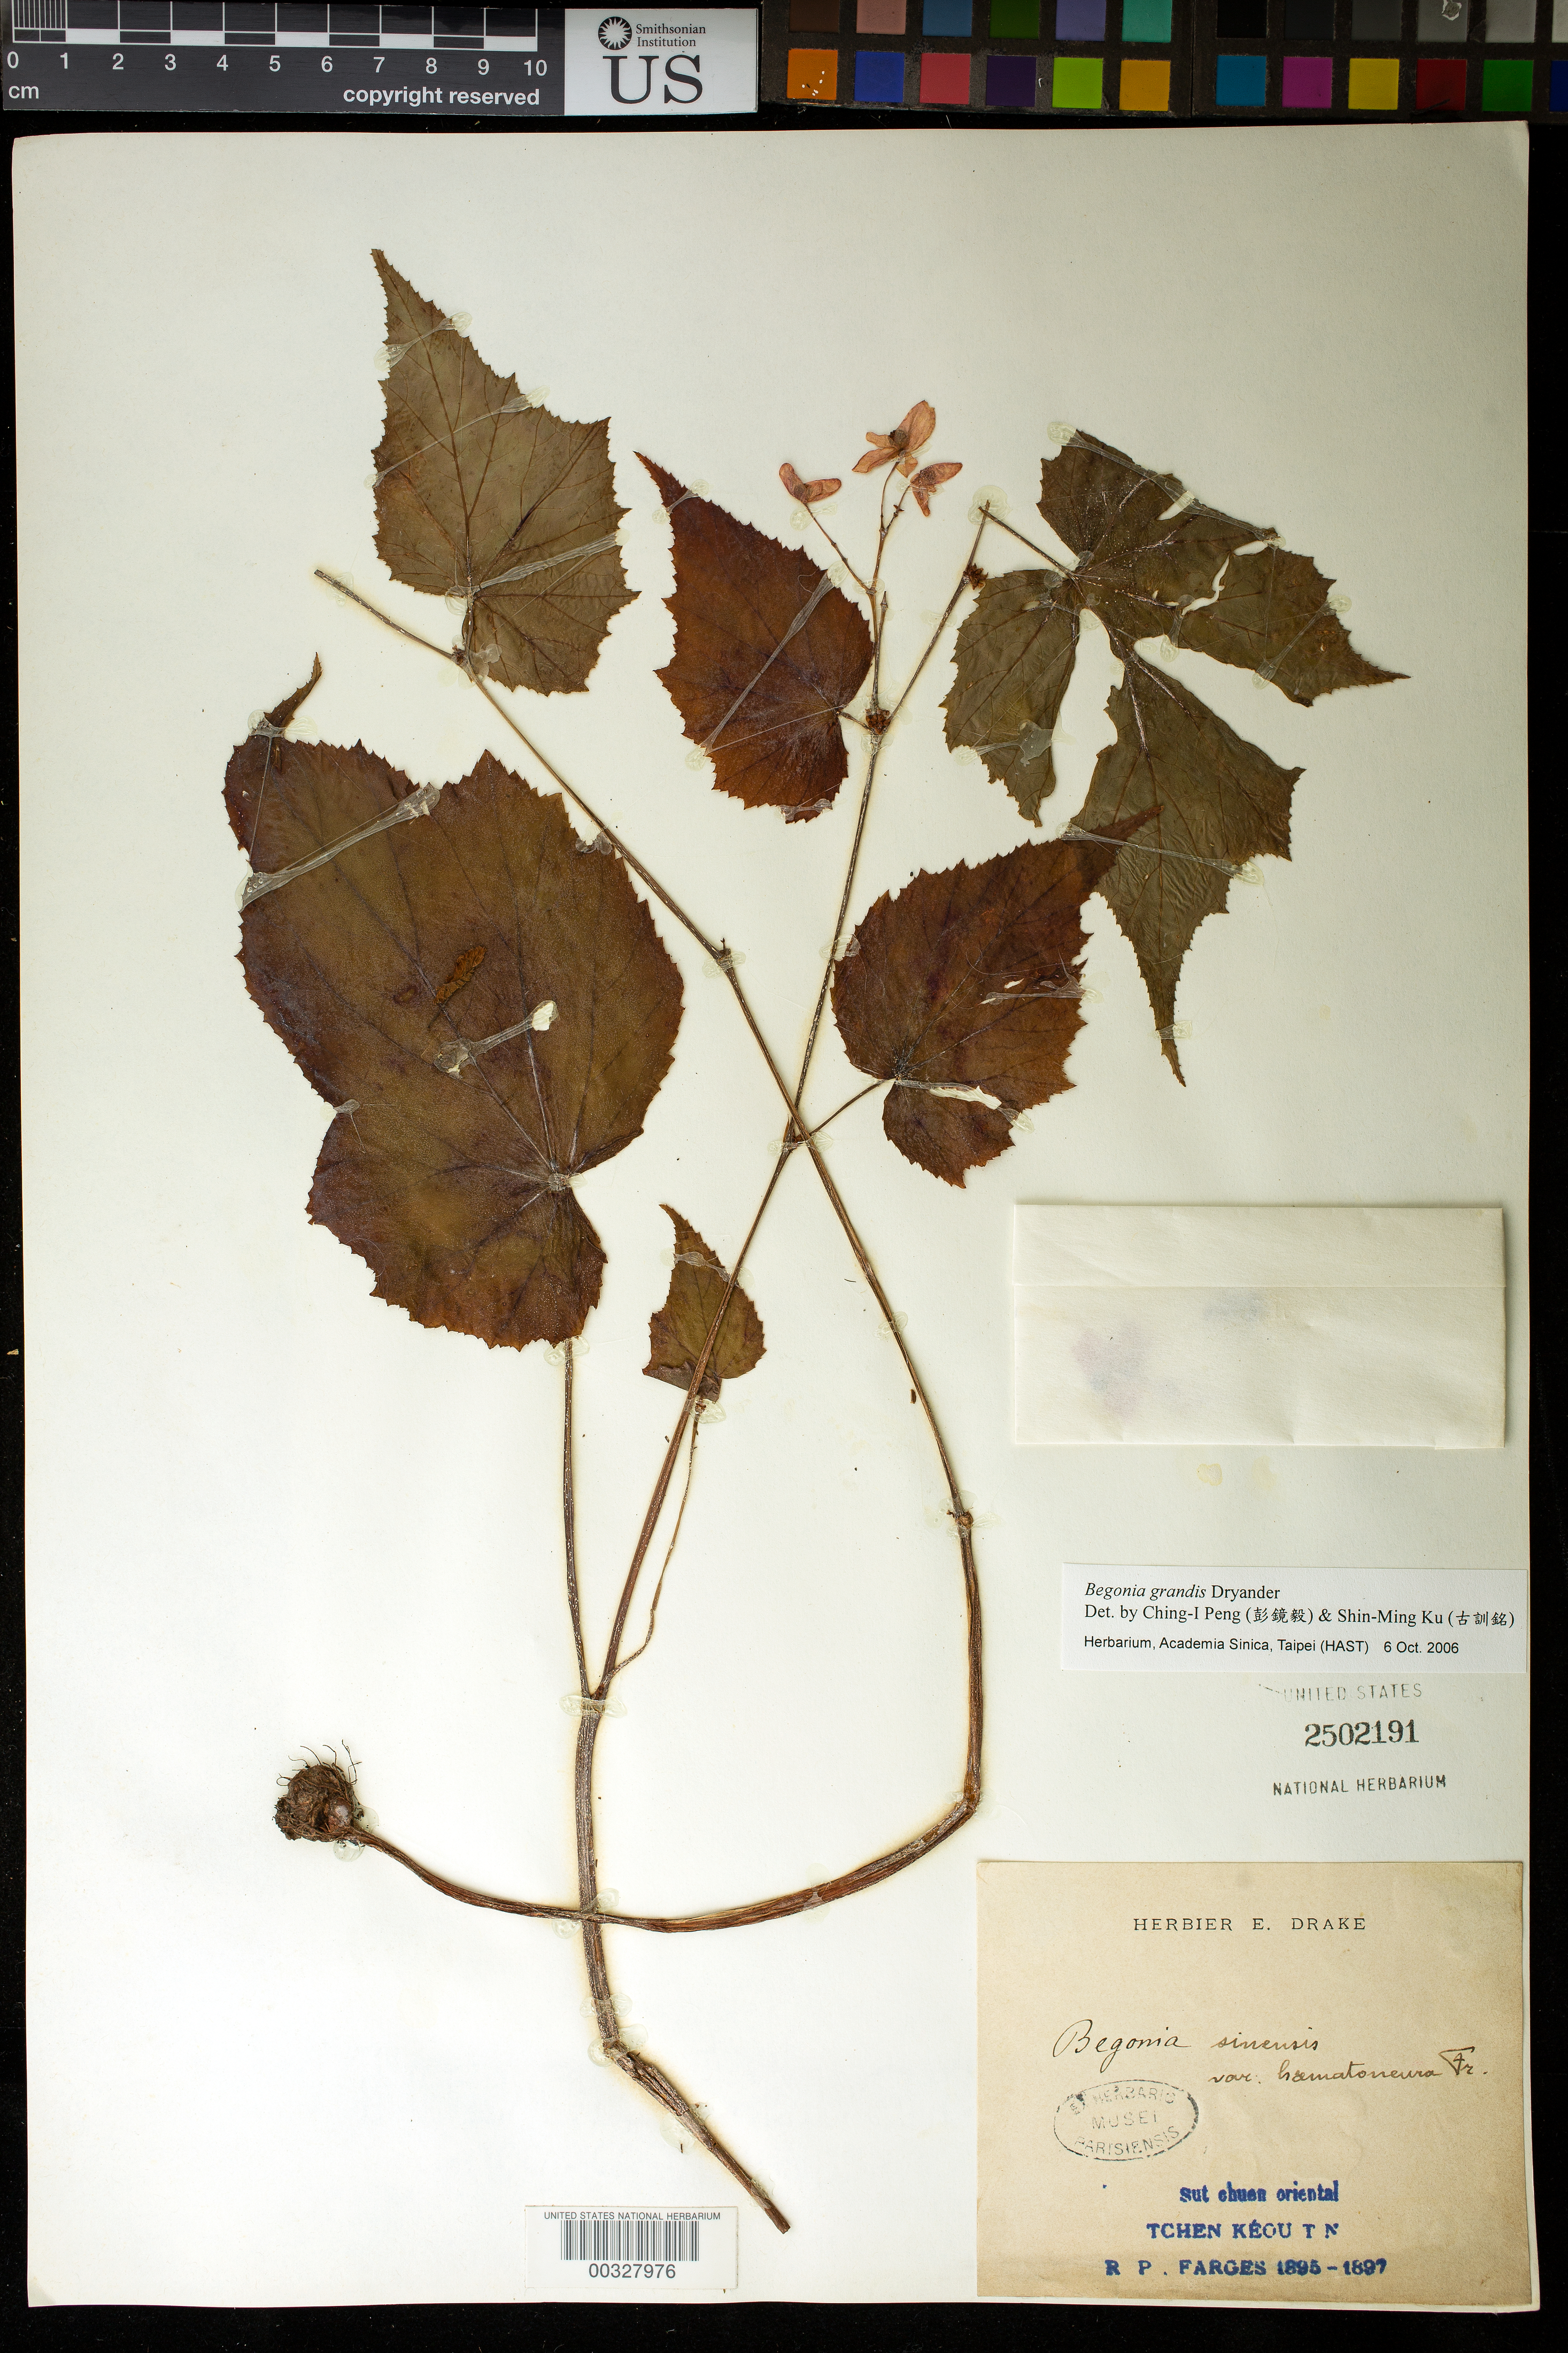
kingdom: Plantae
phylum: Tracheophyta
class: Magnoliopsida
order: Cucurbitales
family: Begoniaceae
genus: Begonia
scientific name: Begonia grandis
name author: Dryand.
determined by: Peng, Ching-I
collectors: P. Farges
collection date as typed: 1895 to -- -- 1897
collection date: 1895/1897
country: China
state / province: Sichuan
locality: Tchen keou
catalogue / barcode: US 2502191